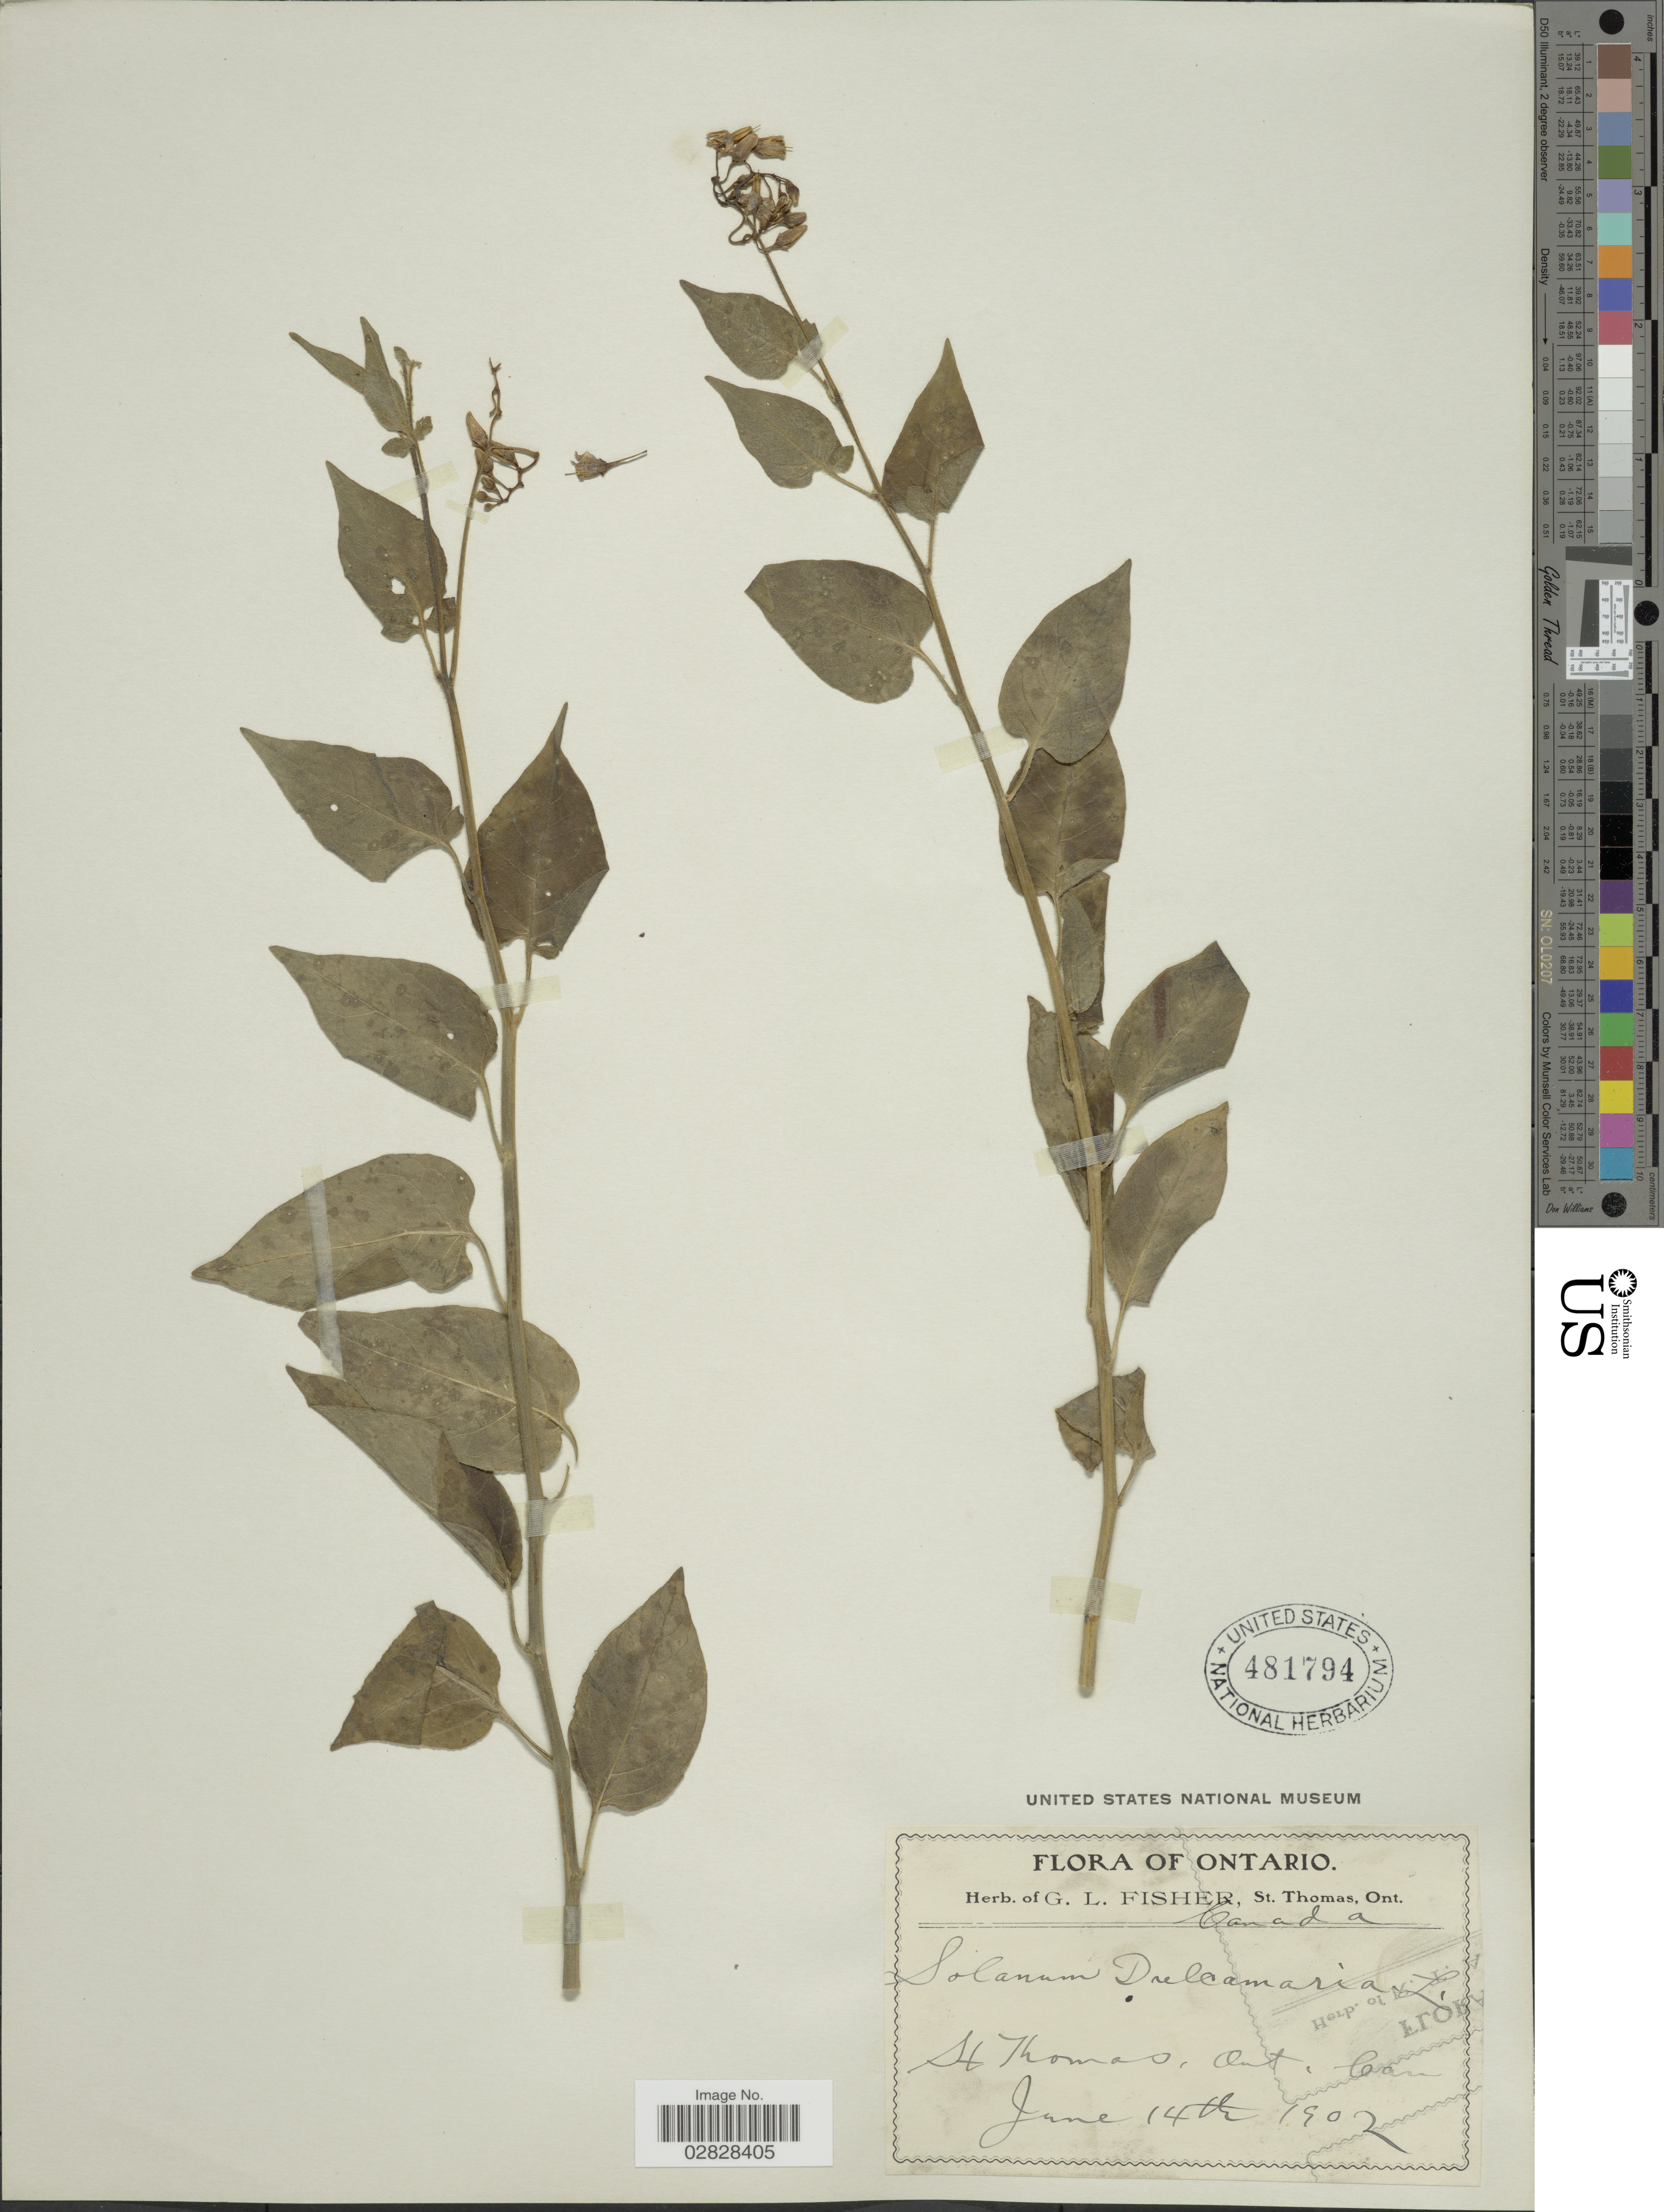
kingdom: Plantae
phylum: Tracheophyta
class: Magnoliopsida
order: Solanales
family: Solanaceae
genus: Solanum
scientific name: Solanum dulcamara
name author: L.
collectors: ex herb. Geo L. Fisher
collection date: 1902-06-14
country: Canada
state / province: Ontario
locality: St. Thomas.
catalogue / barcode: US 481794